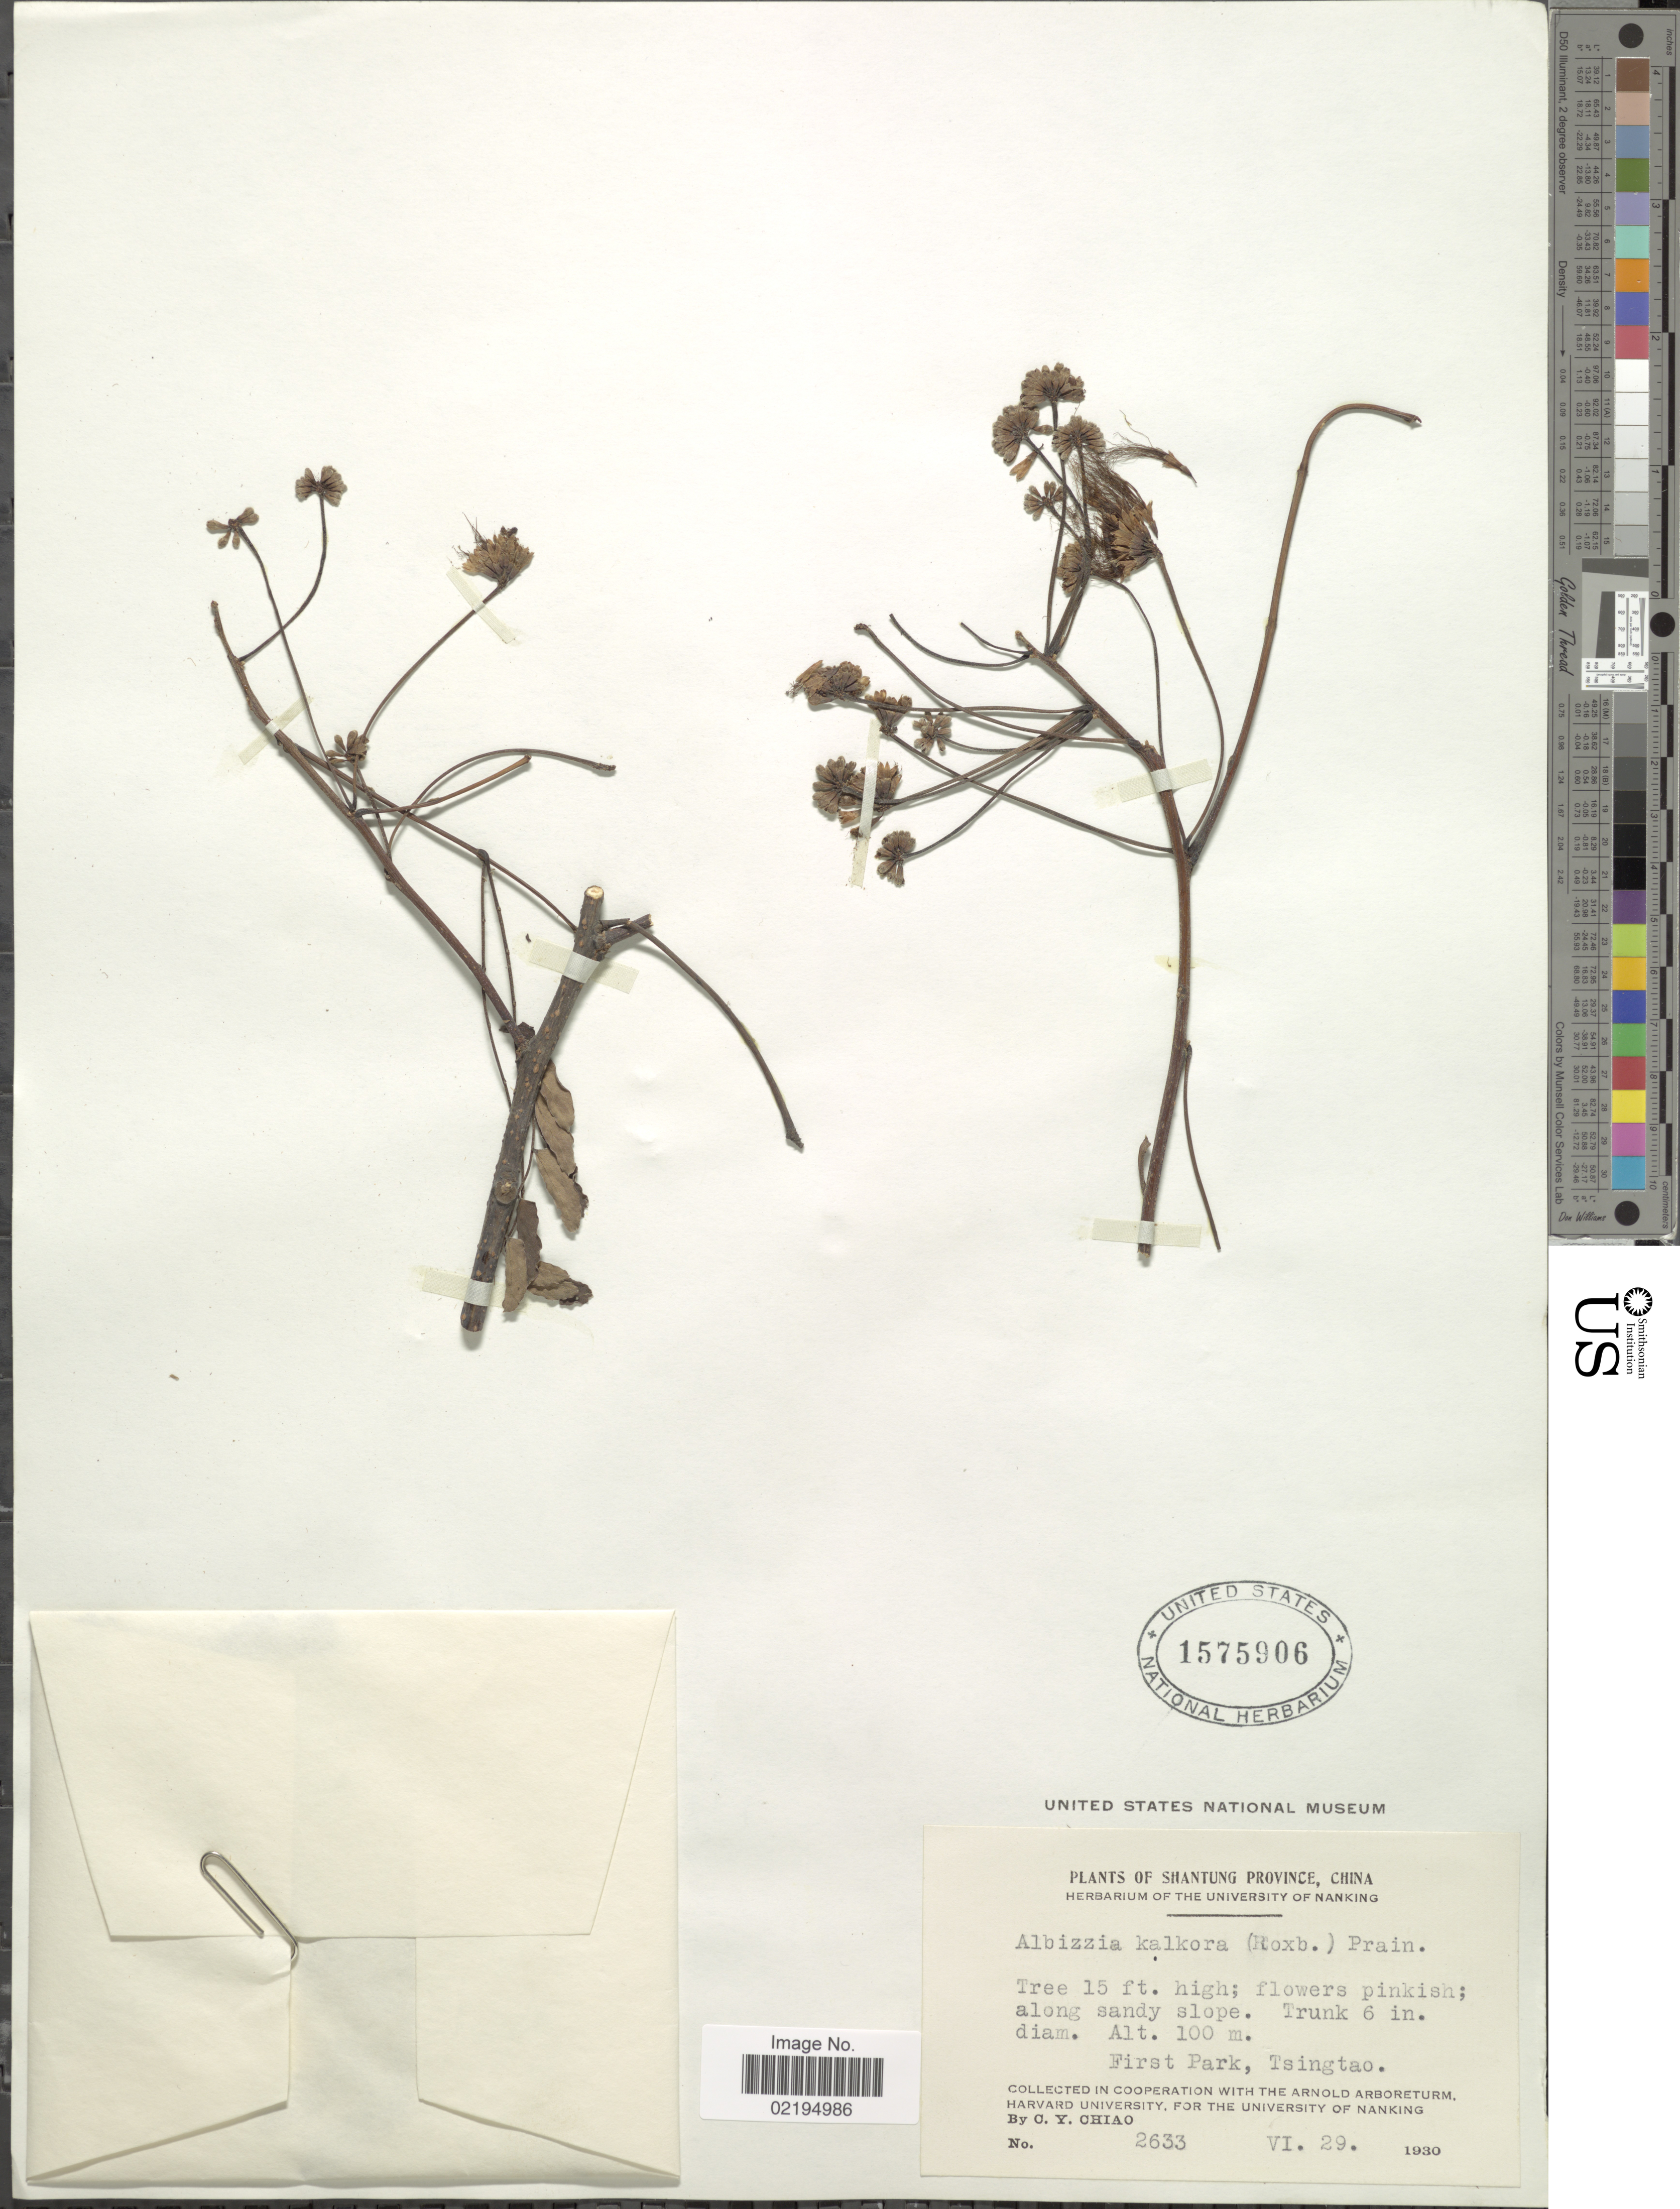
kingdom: Plantae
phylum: Tracheophyta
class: Magnoliopsida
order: Fabales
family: Fabaceae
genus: Albizia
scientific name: Albizia kalkora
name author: (Roxb.) Prain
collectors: C. Y. Chiao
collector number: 2633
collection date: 1930-06-29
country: China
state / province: Shandong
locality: Shantung Province, First Park, Tsingtao.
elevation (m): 100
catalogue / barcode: US 1575906